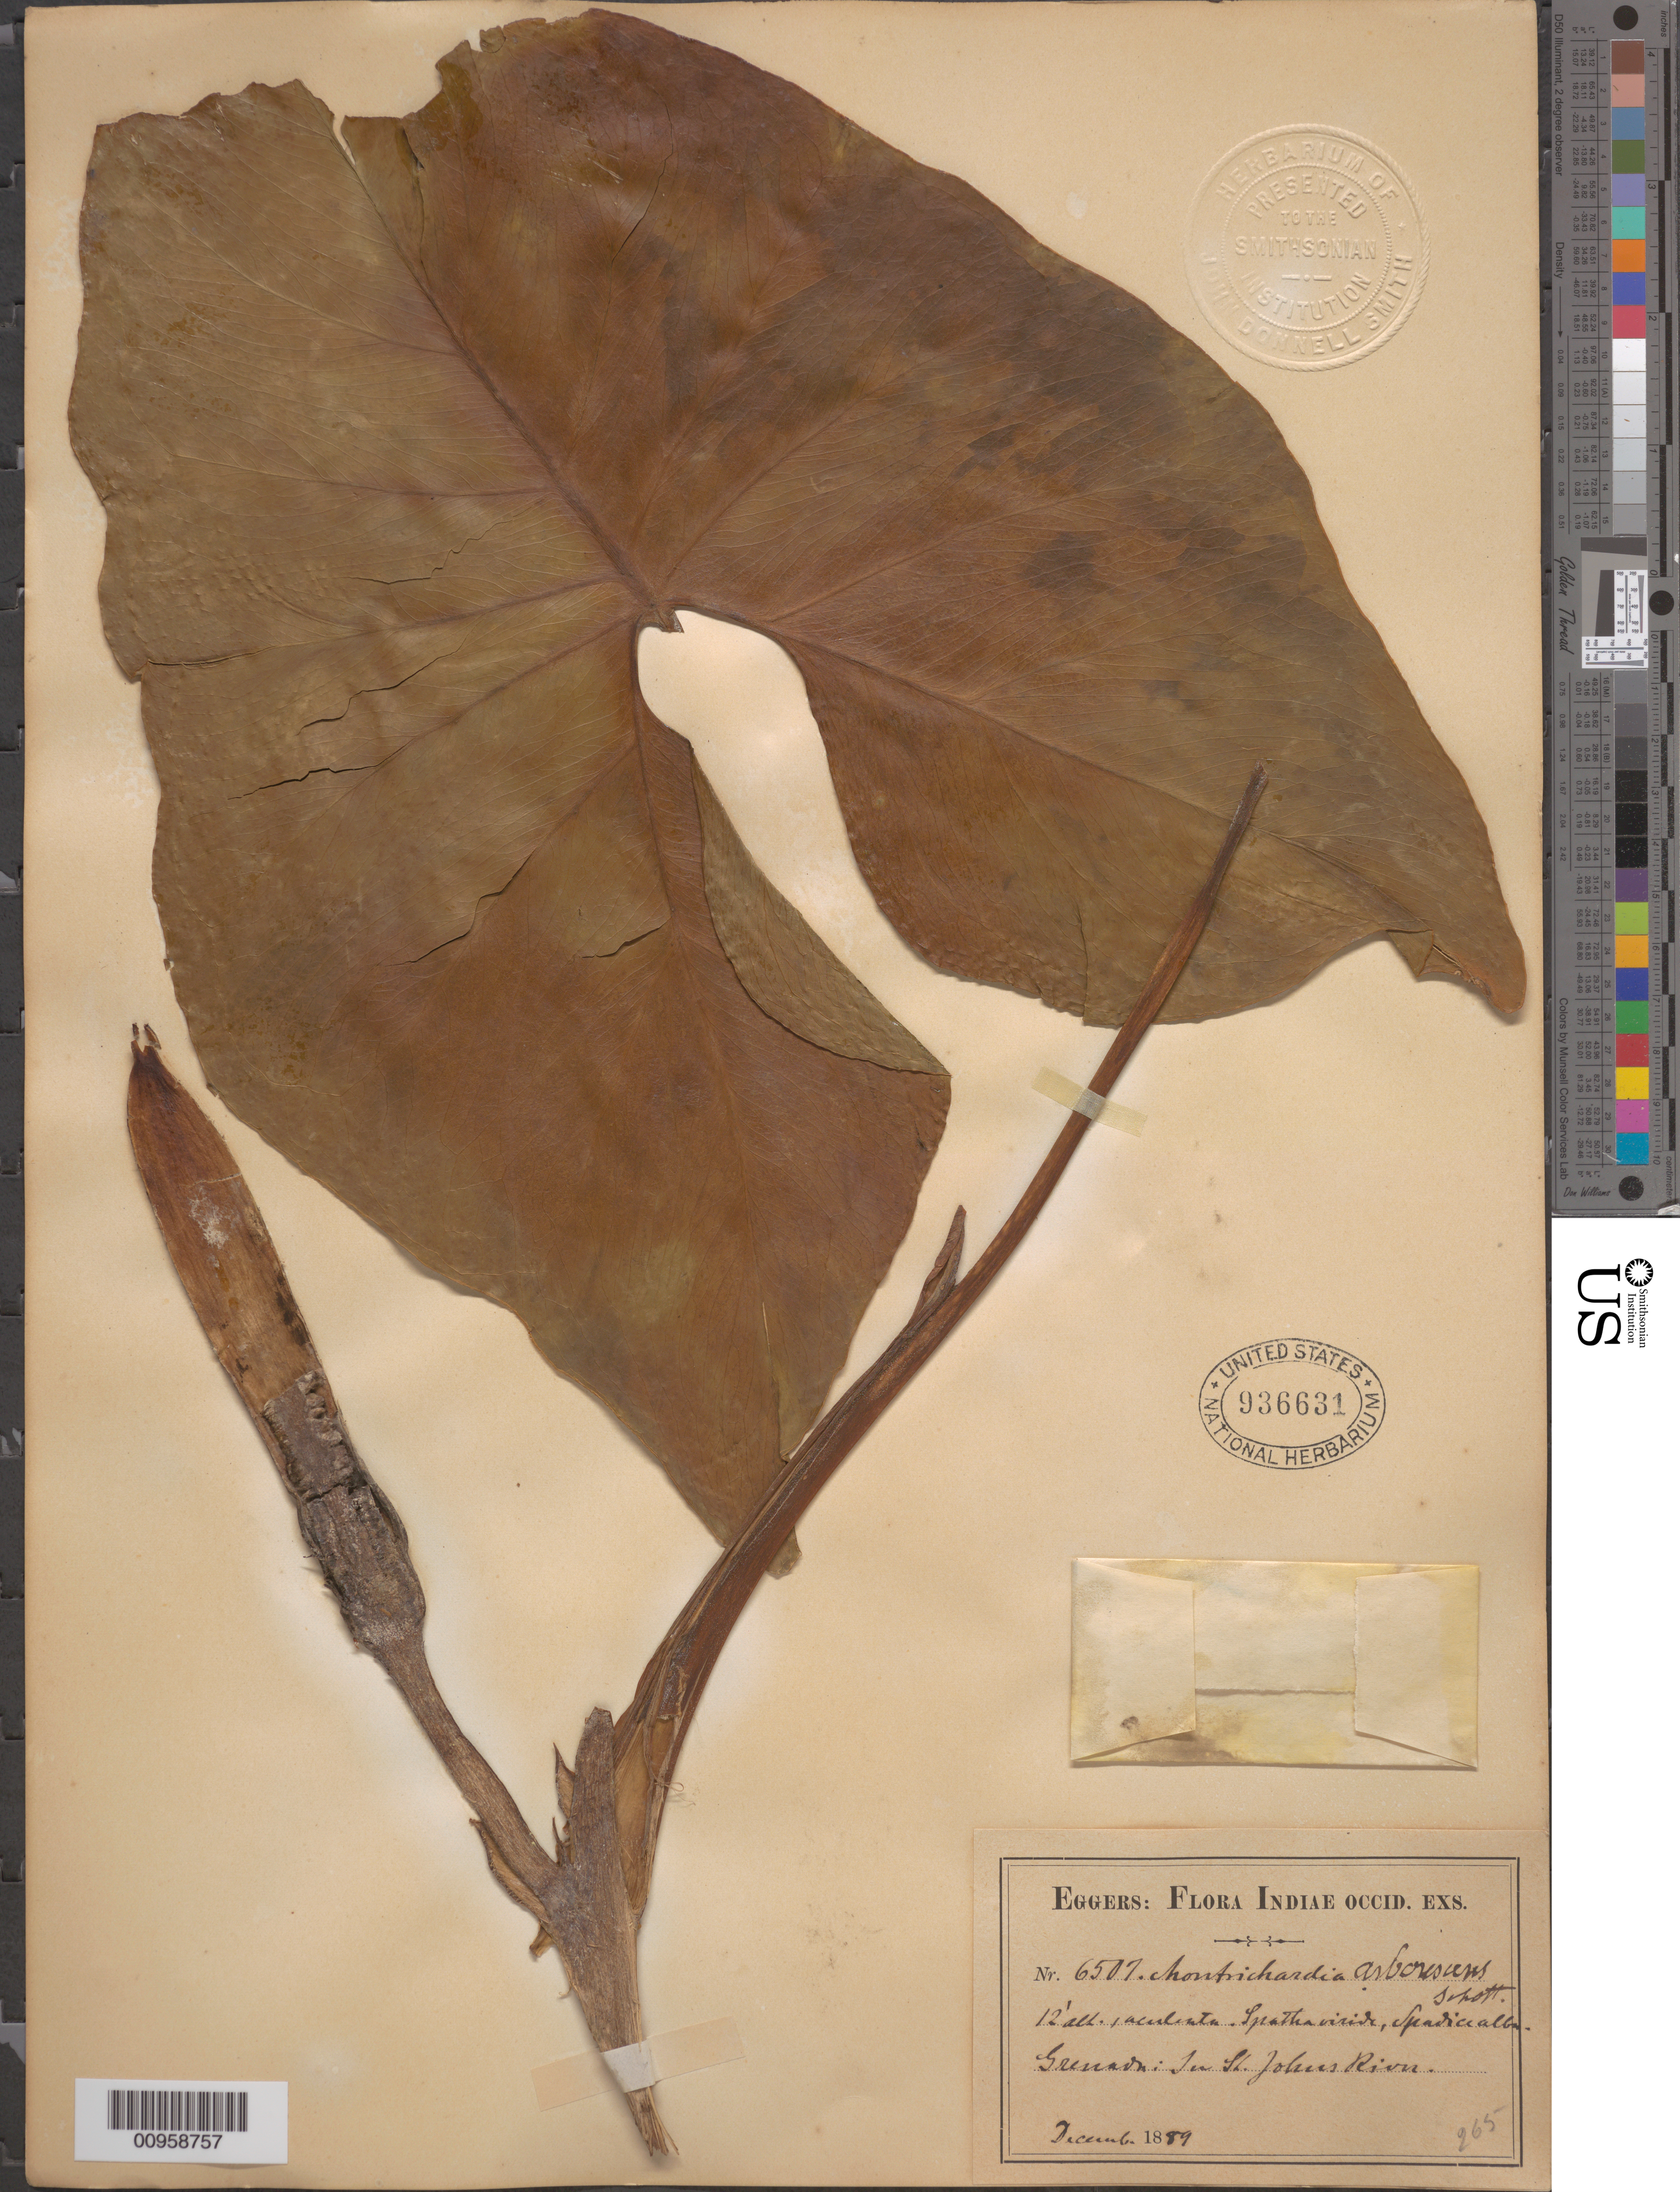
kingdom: Plantae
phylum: Tracheophyta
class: Liliopsida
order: Alismatales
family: Araceae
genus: Montrichardia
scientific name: Montrichardia arborescens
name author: (L.) Schott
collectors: H. F. A. von Eggers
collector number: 6507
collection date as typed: Dec 1889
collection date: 1889-12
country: Grenada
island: Grenada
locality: St. Johns River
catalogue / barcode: US 936631